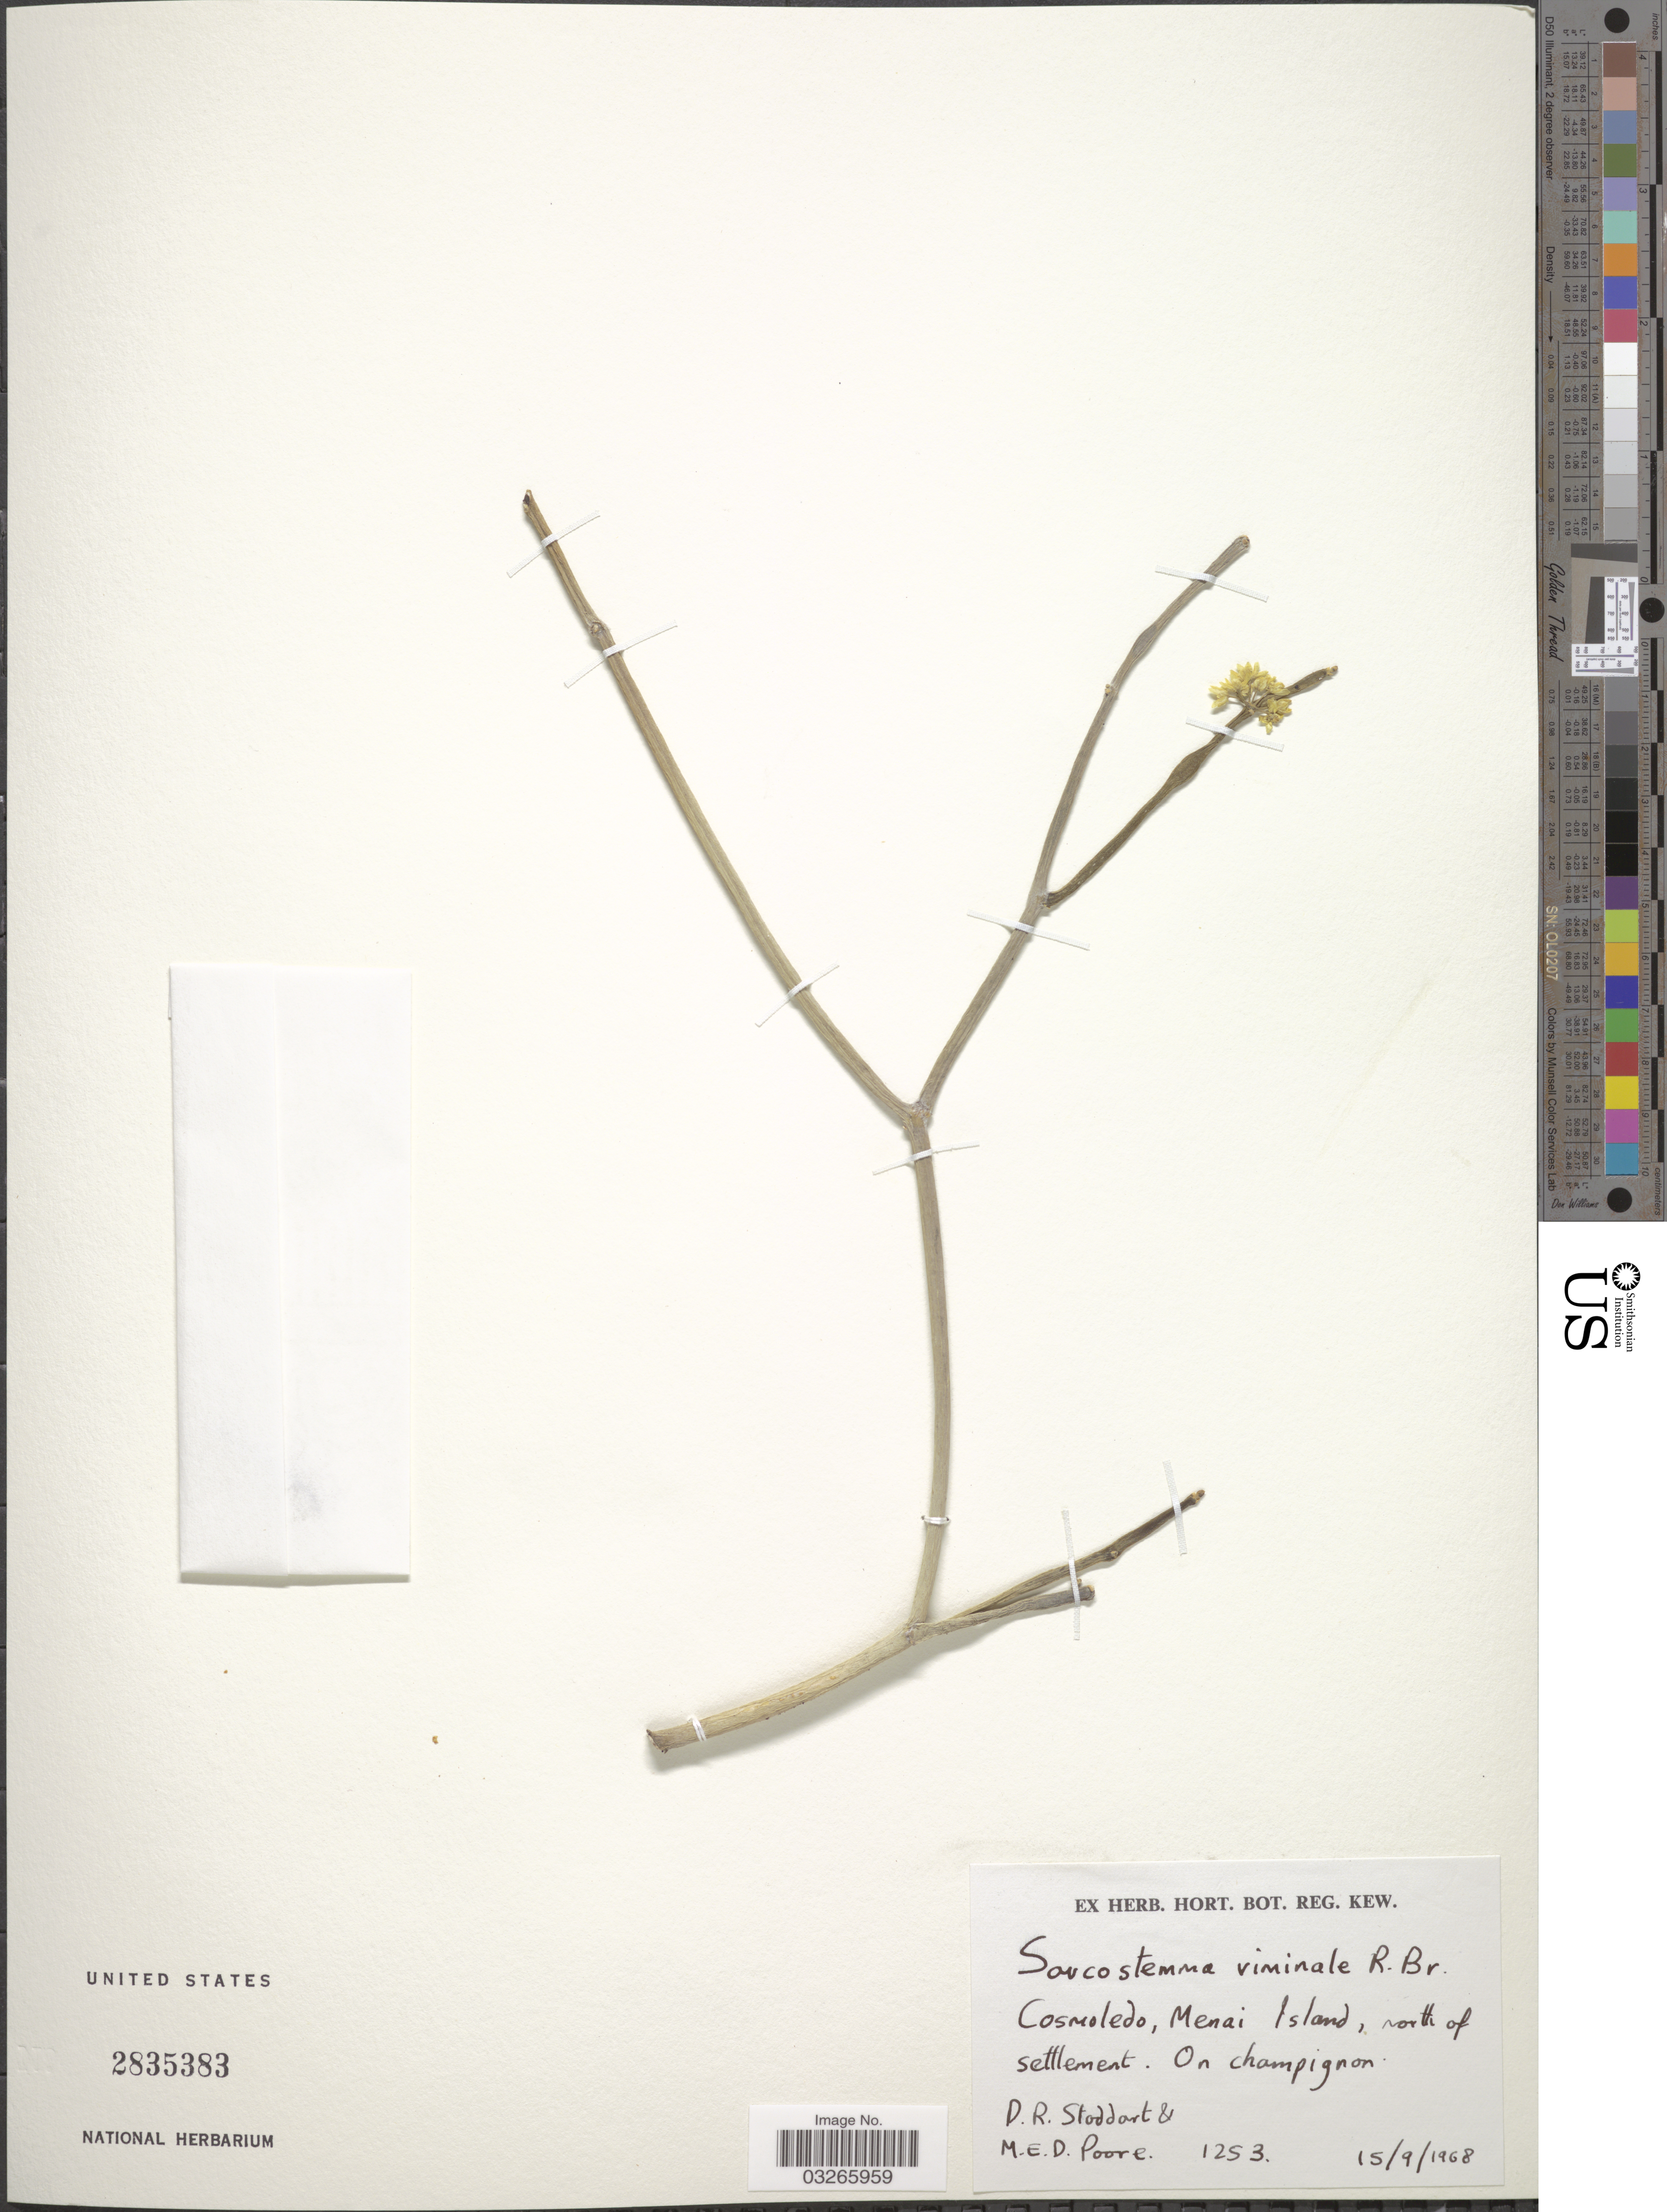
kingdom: Plantae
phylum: Tracheophyta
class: Magnoliopsida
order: Gentianales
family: Apocynaceae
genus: Sarcostemma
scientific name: Sarcostemma viminale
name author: (Linn) R. Br.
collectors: D. R. Stoddart & M. E. D. Poore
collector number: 1253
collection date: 1968-09-15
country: Seychelles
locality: Cosmoledo, Menai Island, north of settlement.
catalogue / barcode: US 2835383